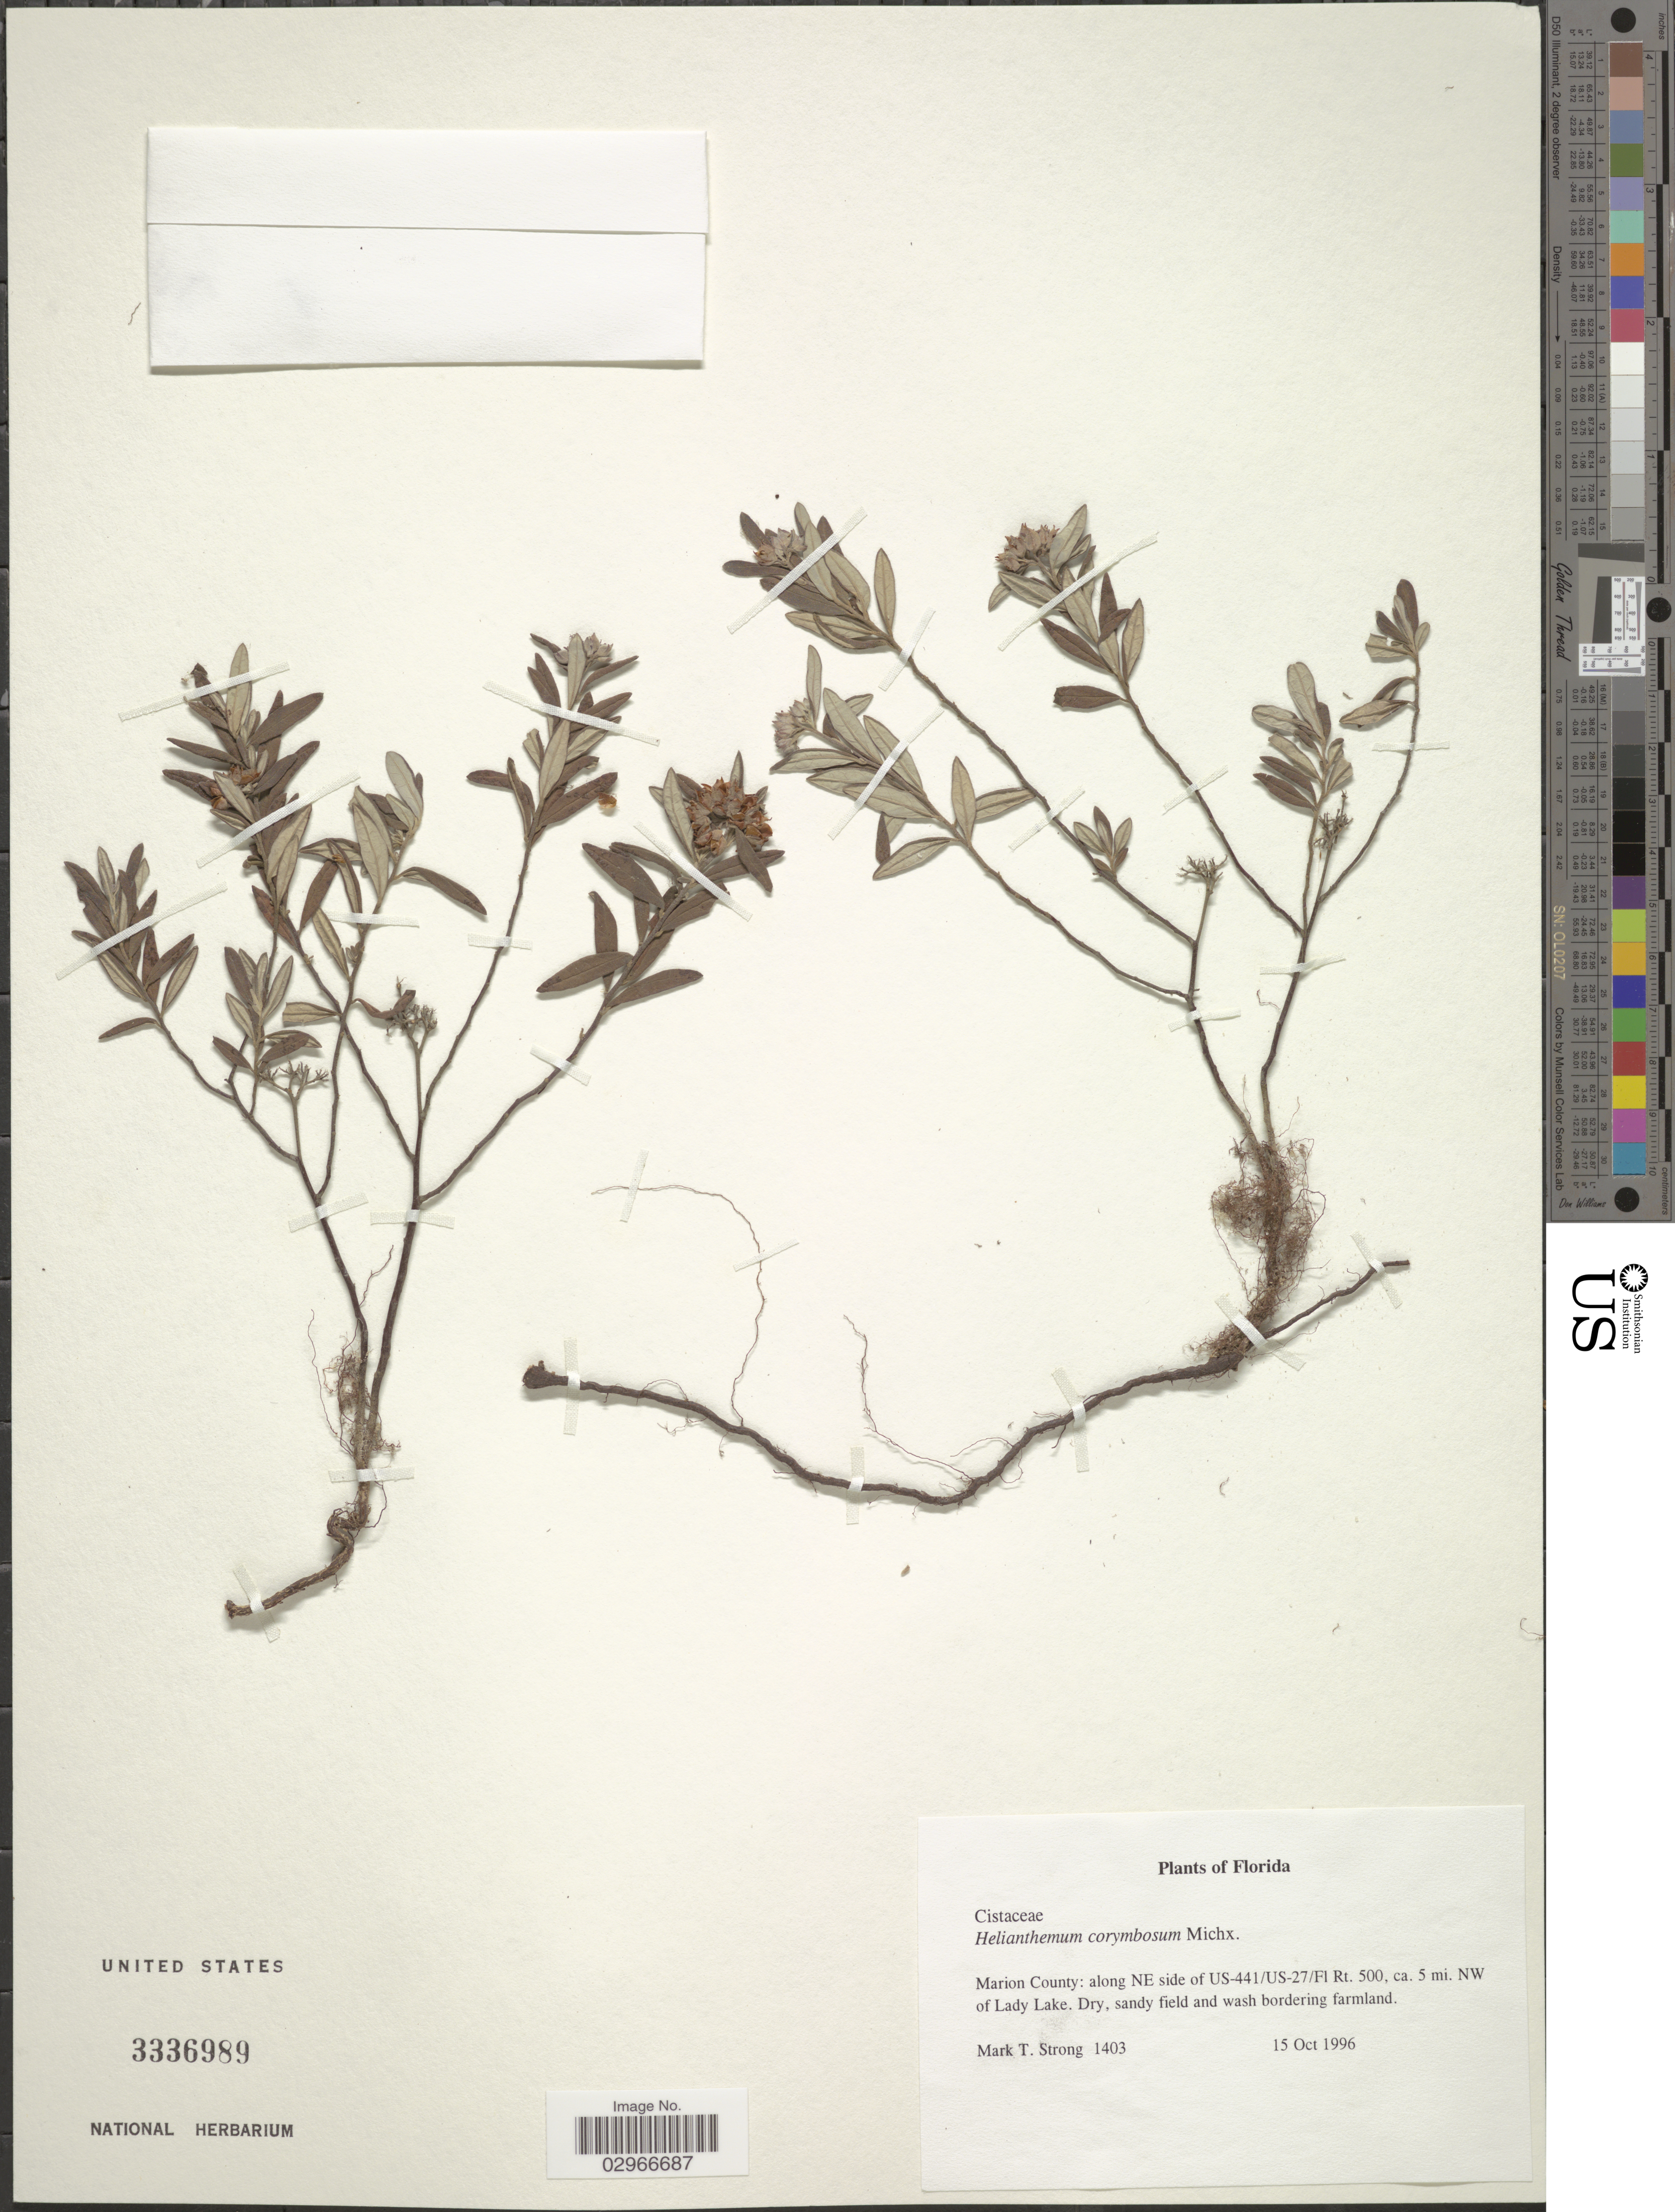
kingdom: Plantae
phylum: Tracheophyta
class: Magnoliopsida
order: Malvales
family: Cistaceae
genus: Helianthemum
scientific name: Helianthemum corymbosum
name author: Michx.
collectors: M. T. Strong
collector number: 1403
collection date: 1996-10-15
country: United States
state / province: Florida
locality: Marion County: along NE side of US-441/US-27/Fl. Rt. 500, ca. 5 mi. NW of Lady Lake.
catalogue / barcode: US 3336989